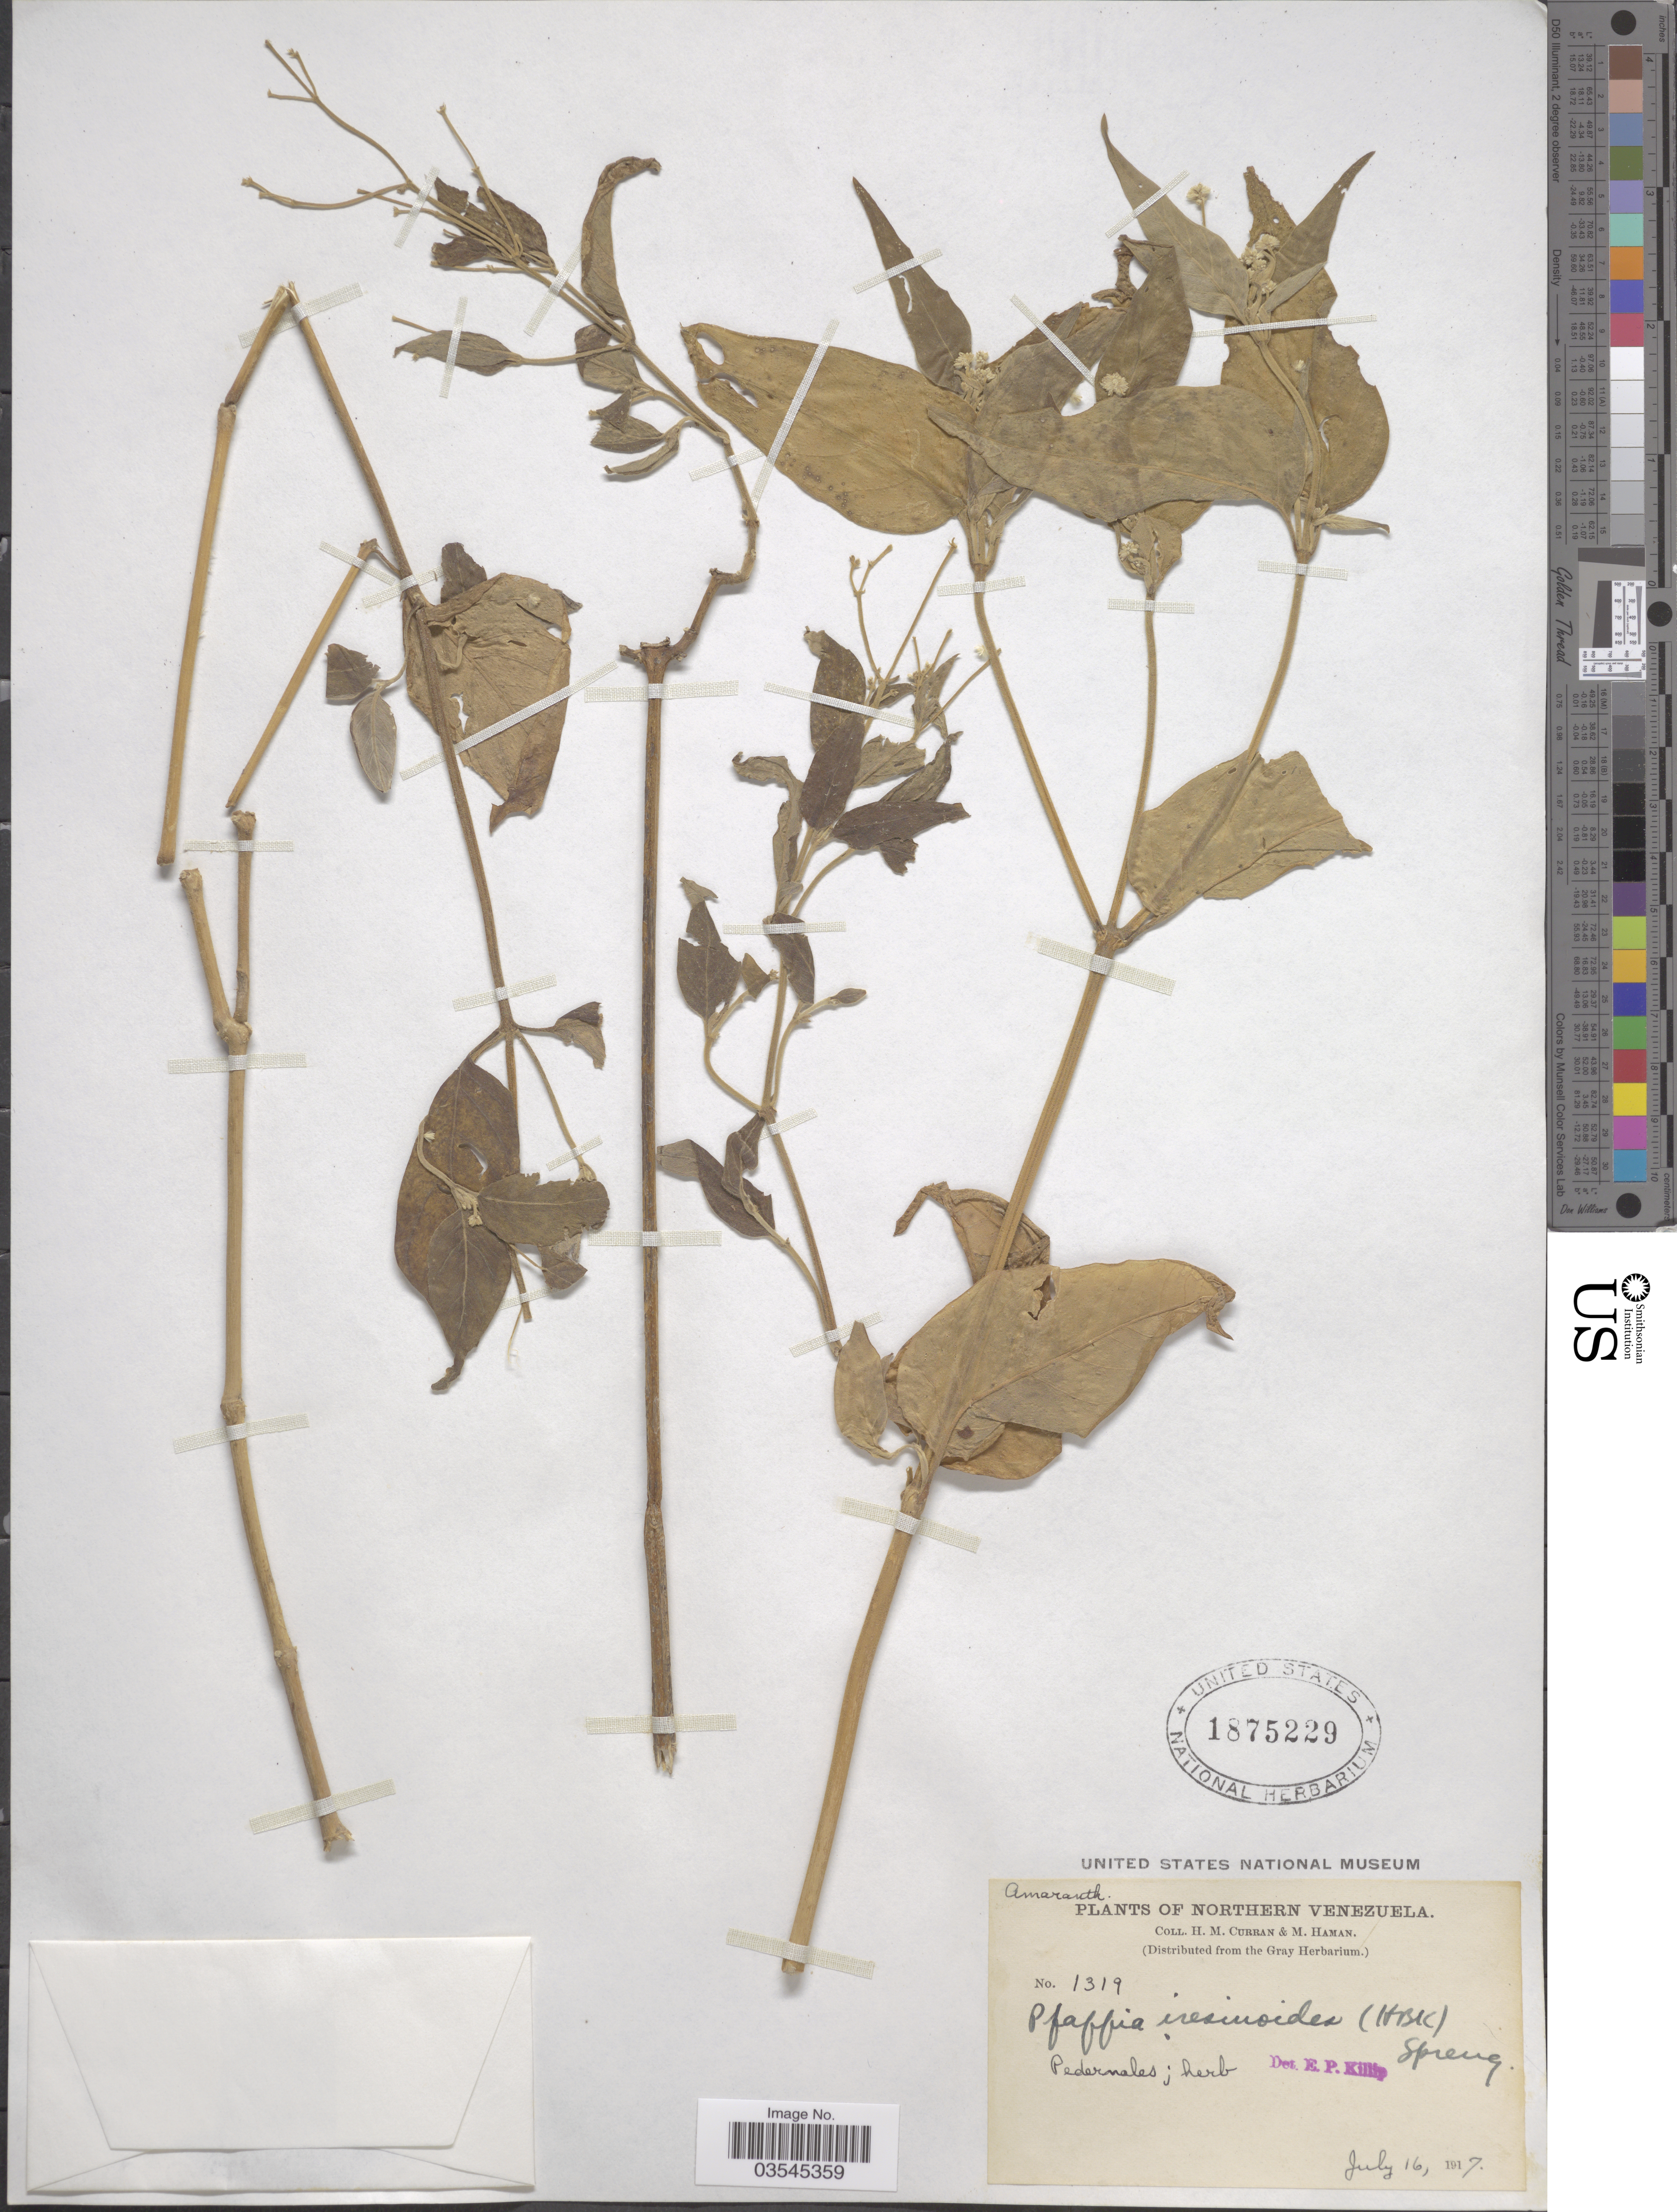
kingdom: Plantae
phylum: Tracheophyta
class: Magnoliopsida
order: Caryophyllales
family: Amaranthaceae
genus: Pfaffia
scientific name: Pfaffia iresinoides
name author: (Kunth) Spreng.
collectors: H. M. Curran & M. Haman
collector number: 1319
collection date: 1917-07-16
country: Venezuela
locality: Northern Venezuela. Pedernales.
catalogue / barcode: US 1875229